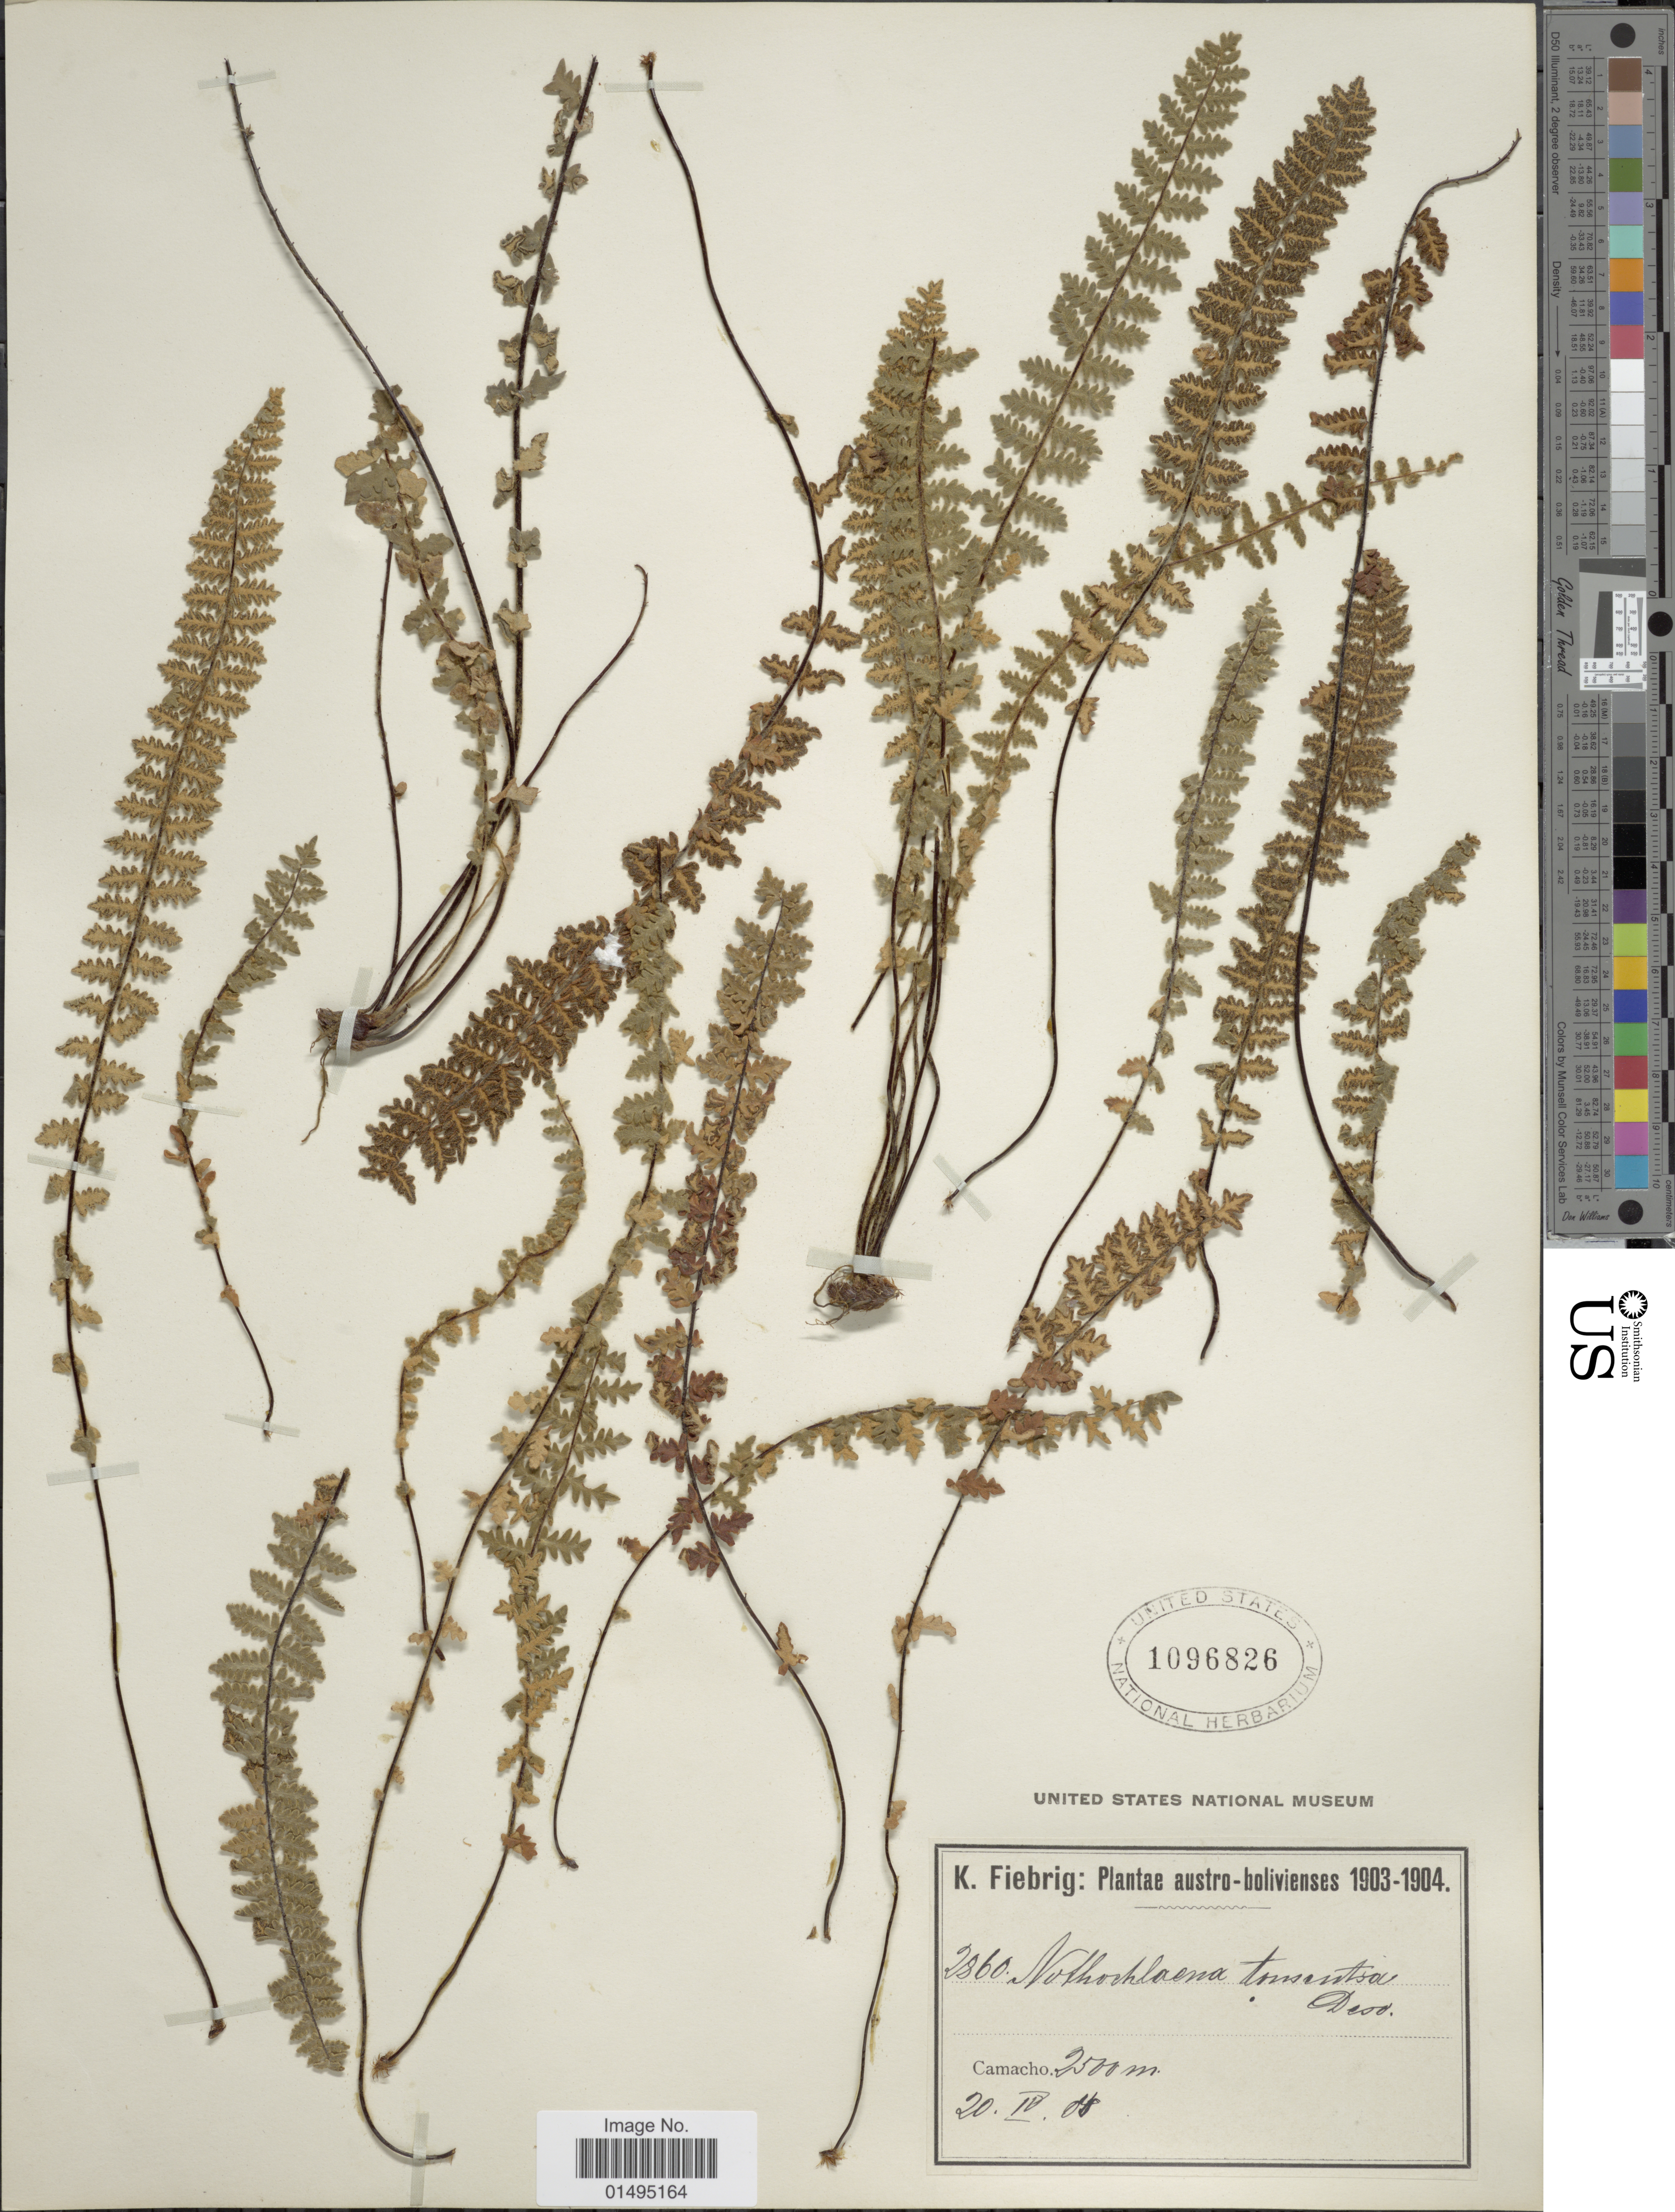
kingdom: Plantae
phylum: Tracheophyta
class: Polypodiopsida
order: Polypodiales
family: Pteridaceae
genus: Myriopteris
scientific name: Myriopteris aurea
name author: (Poir.) Grusz & Windham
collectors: K. Fiebrig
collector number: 2860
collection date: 1904-04-20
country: Bolivia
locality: Camacho. Austro-bolivenses.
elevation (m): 2500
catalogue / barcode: US 1096826